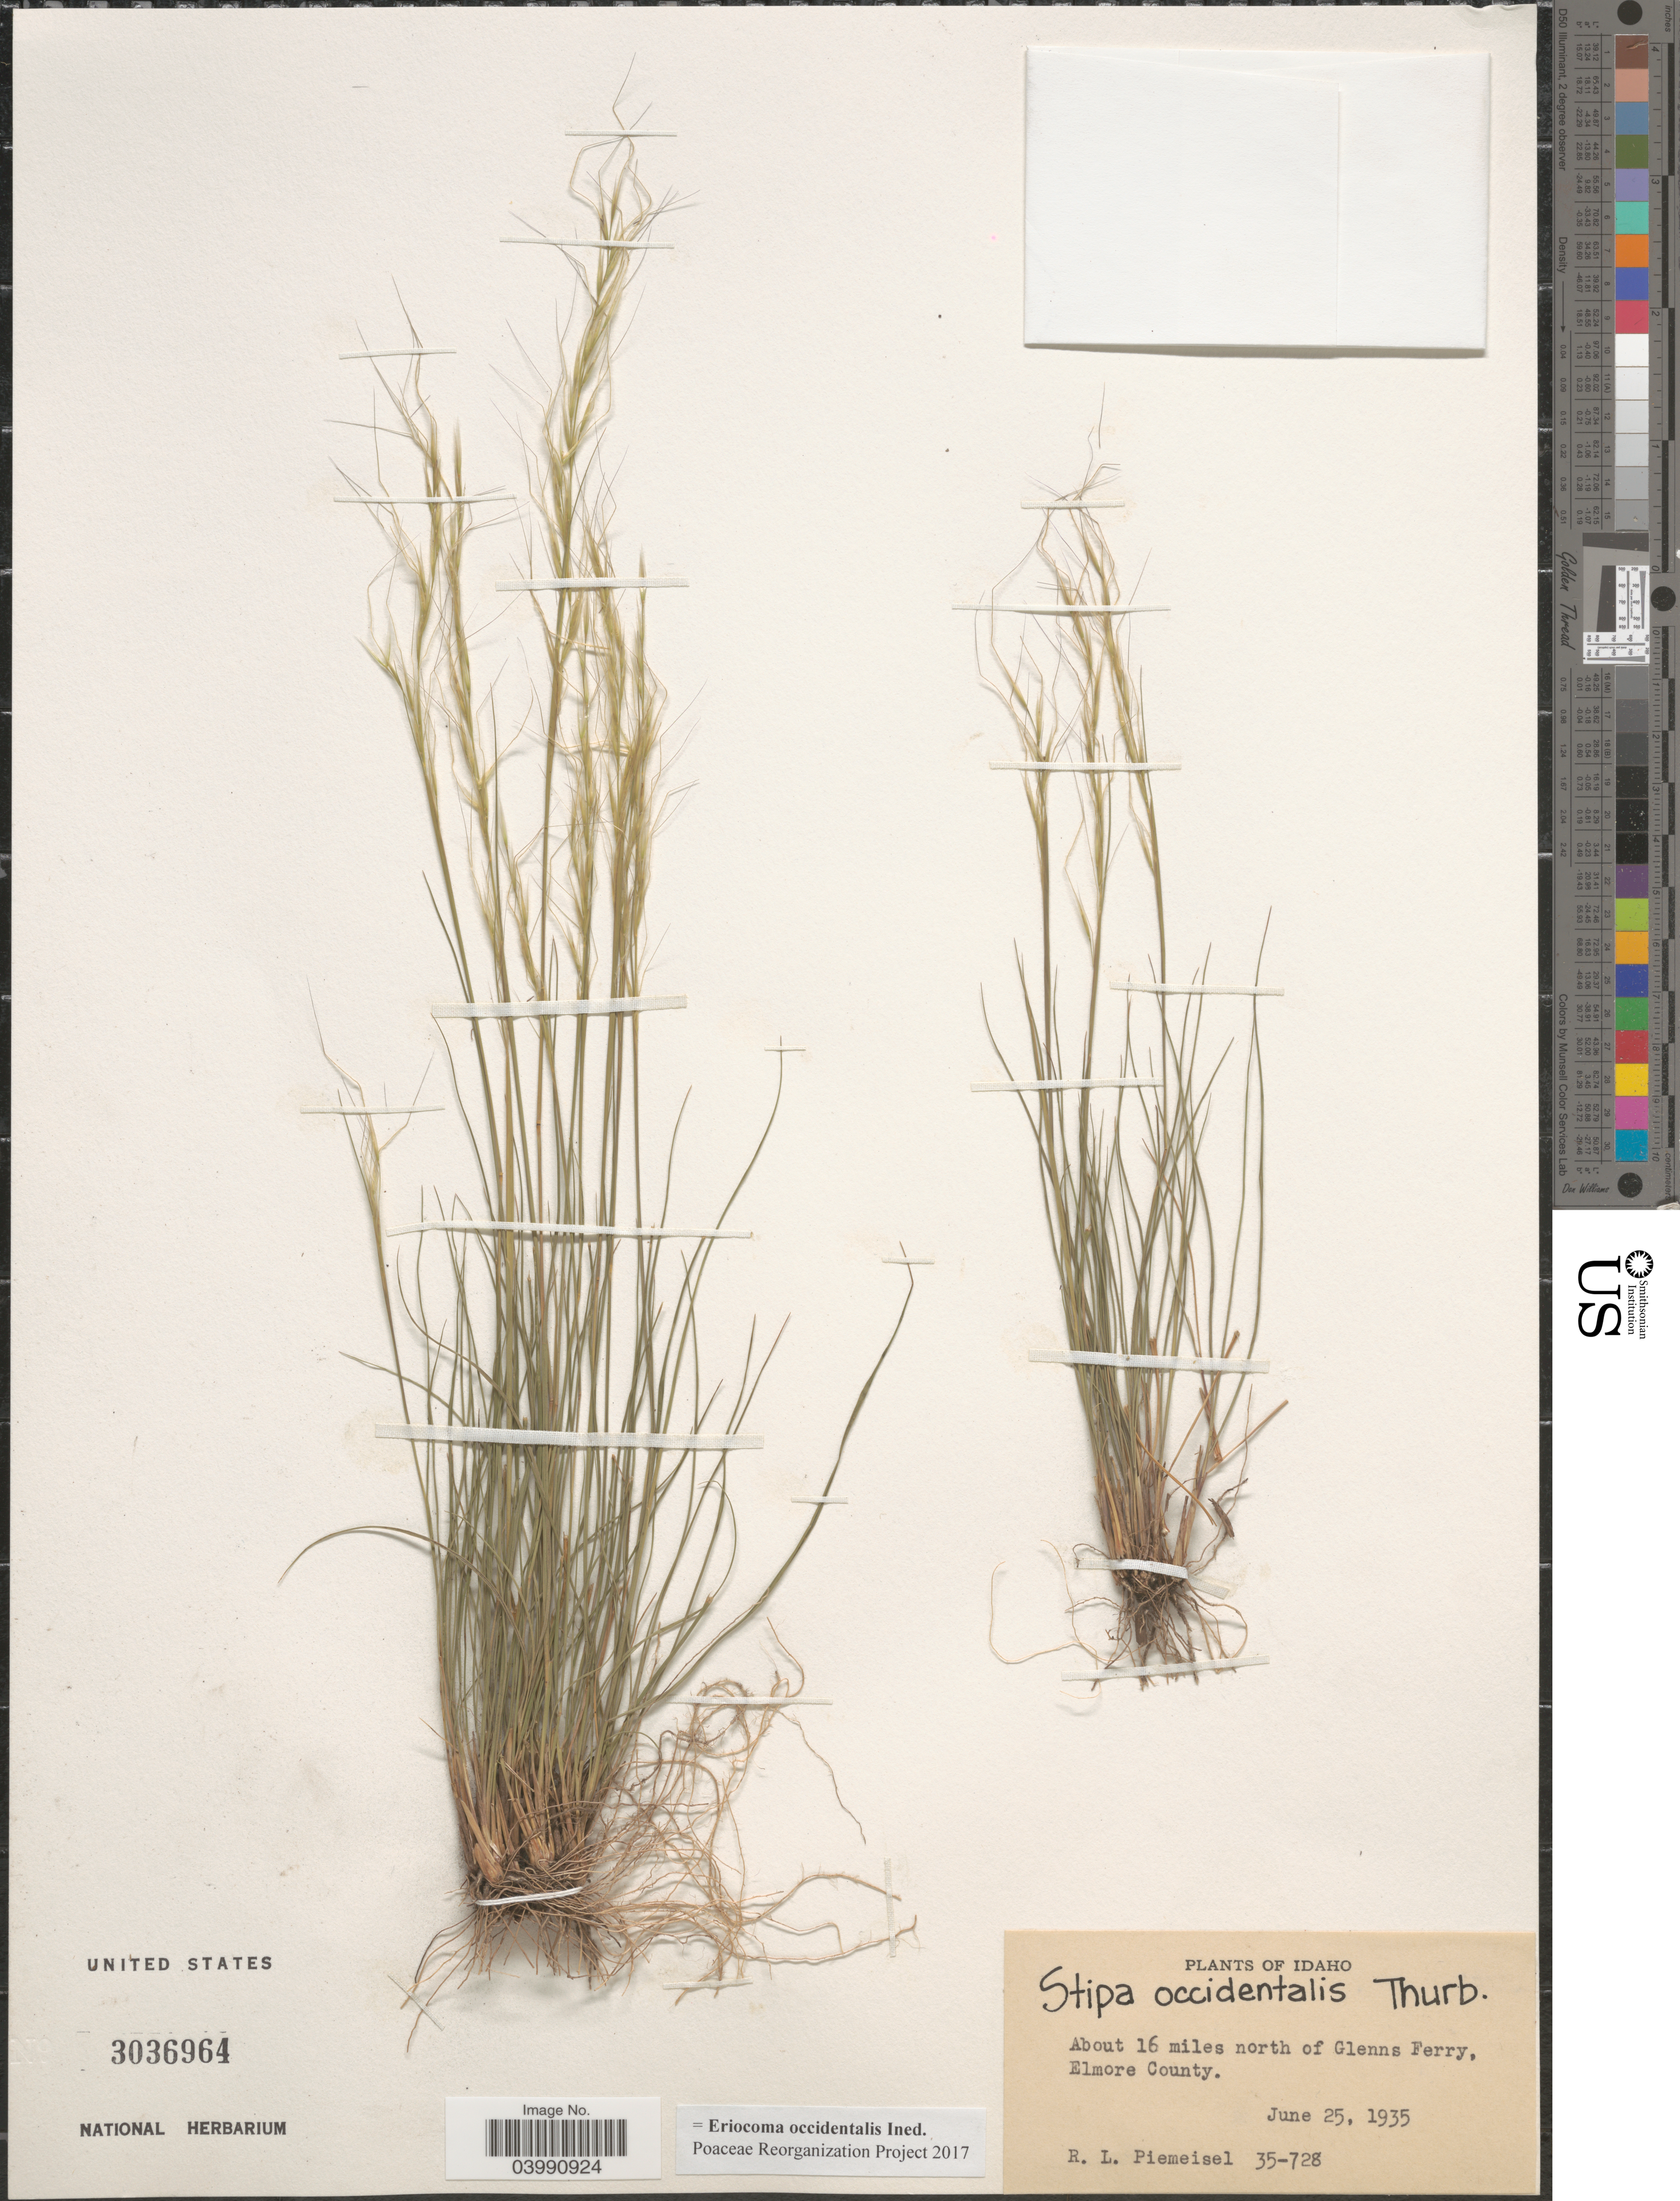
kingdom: Plantae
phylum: Tracheophyta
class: Liliopsida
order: Poales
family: Poaceae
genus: Eriocoma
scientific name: Eriocoma occidentalis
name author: (Thurb. ex S. Watson) Romasch.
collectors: R. L. Piemeisel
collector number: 35-728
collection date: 1935-06-25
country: United States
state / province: Idaho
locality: About 16 miles north of Glenns Ferry, Elmore County.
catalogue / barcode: US 3036964